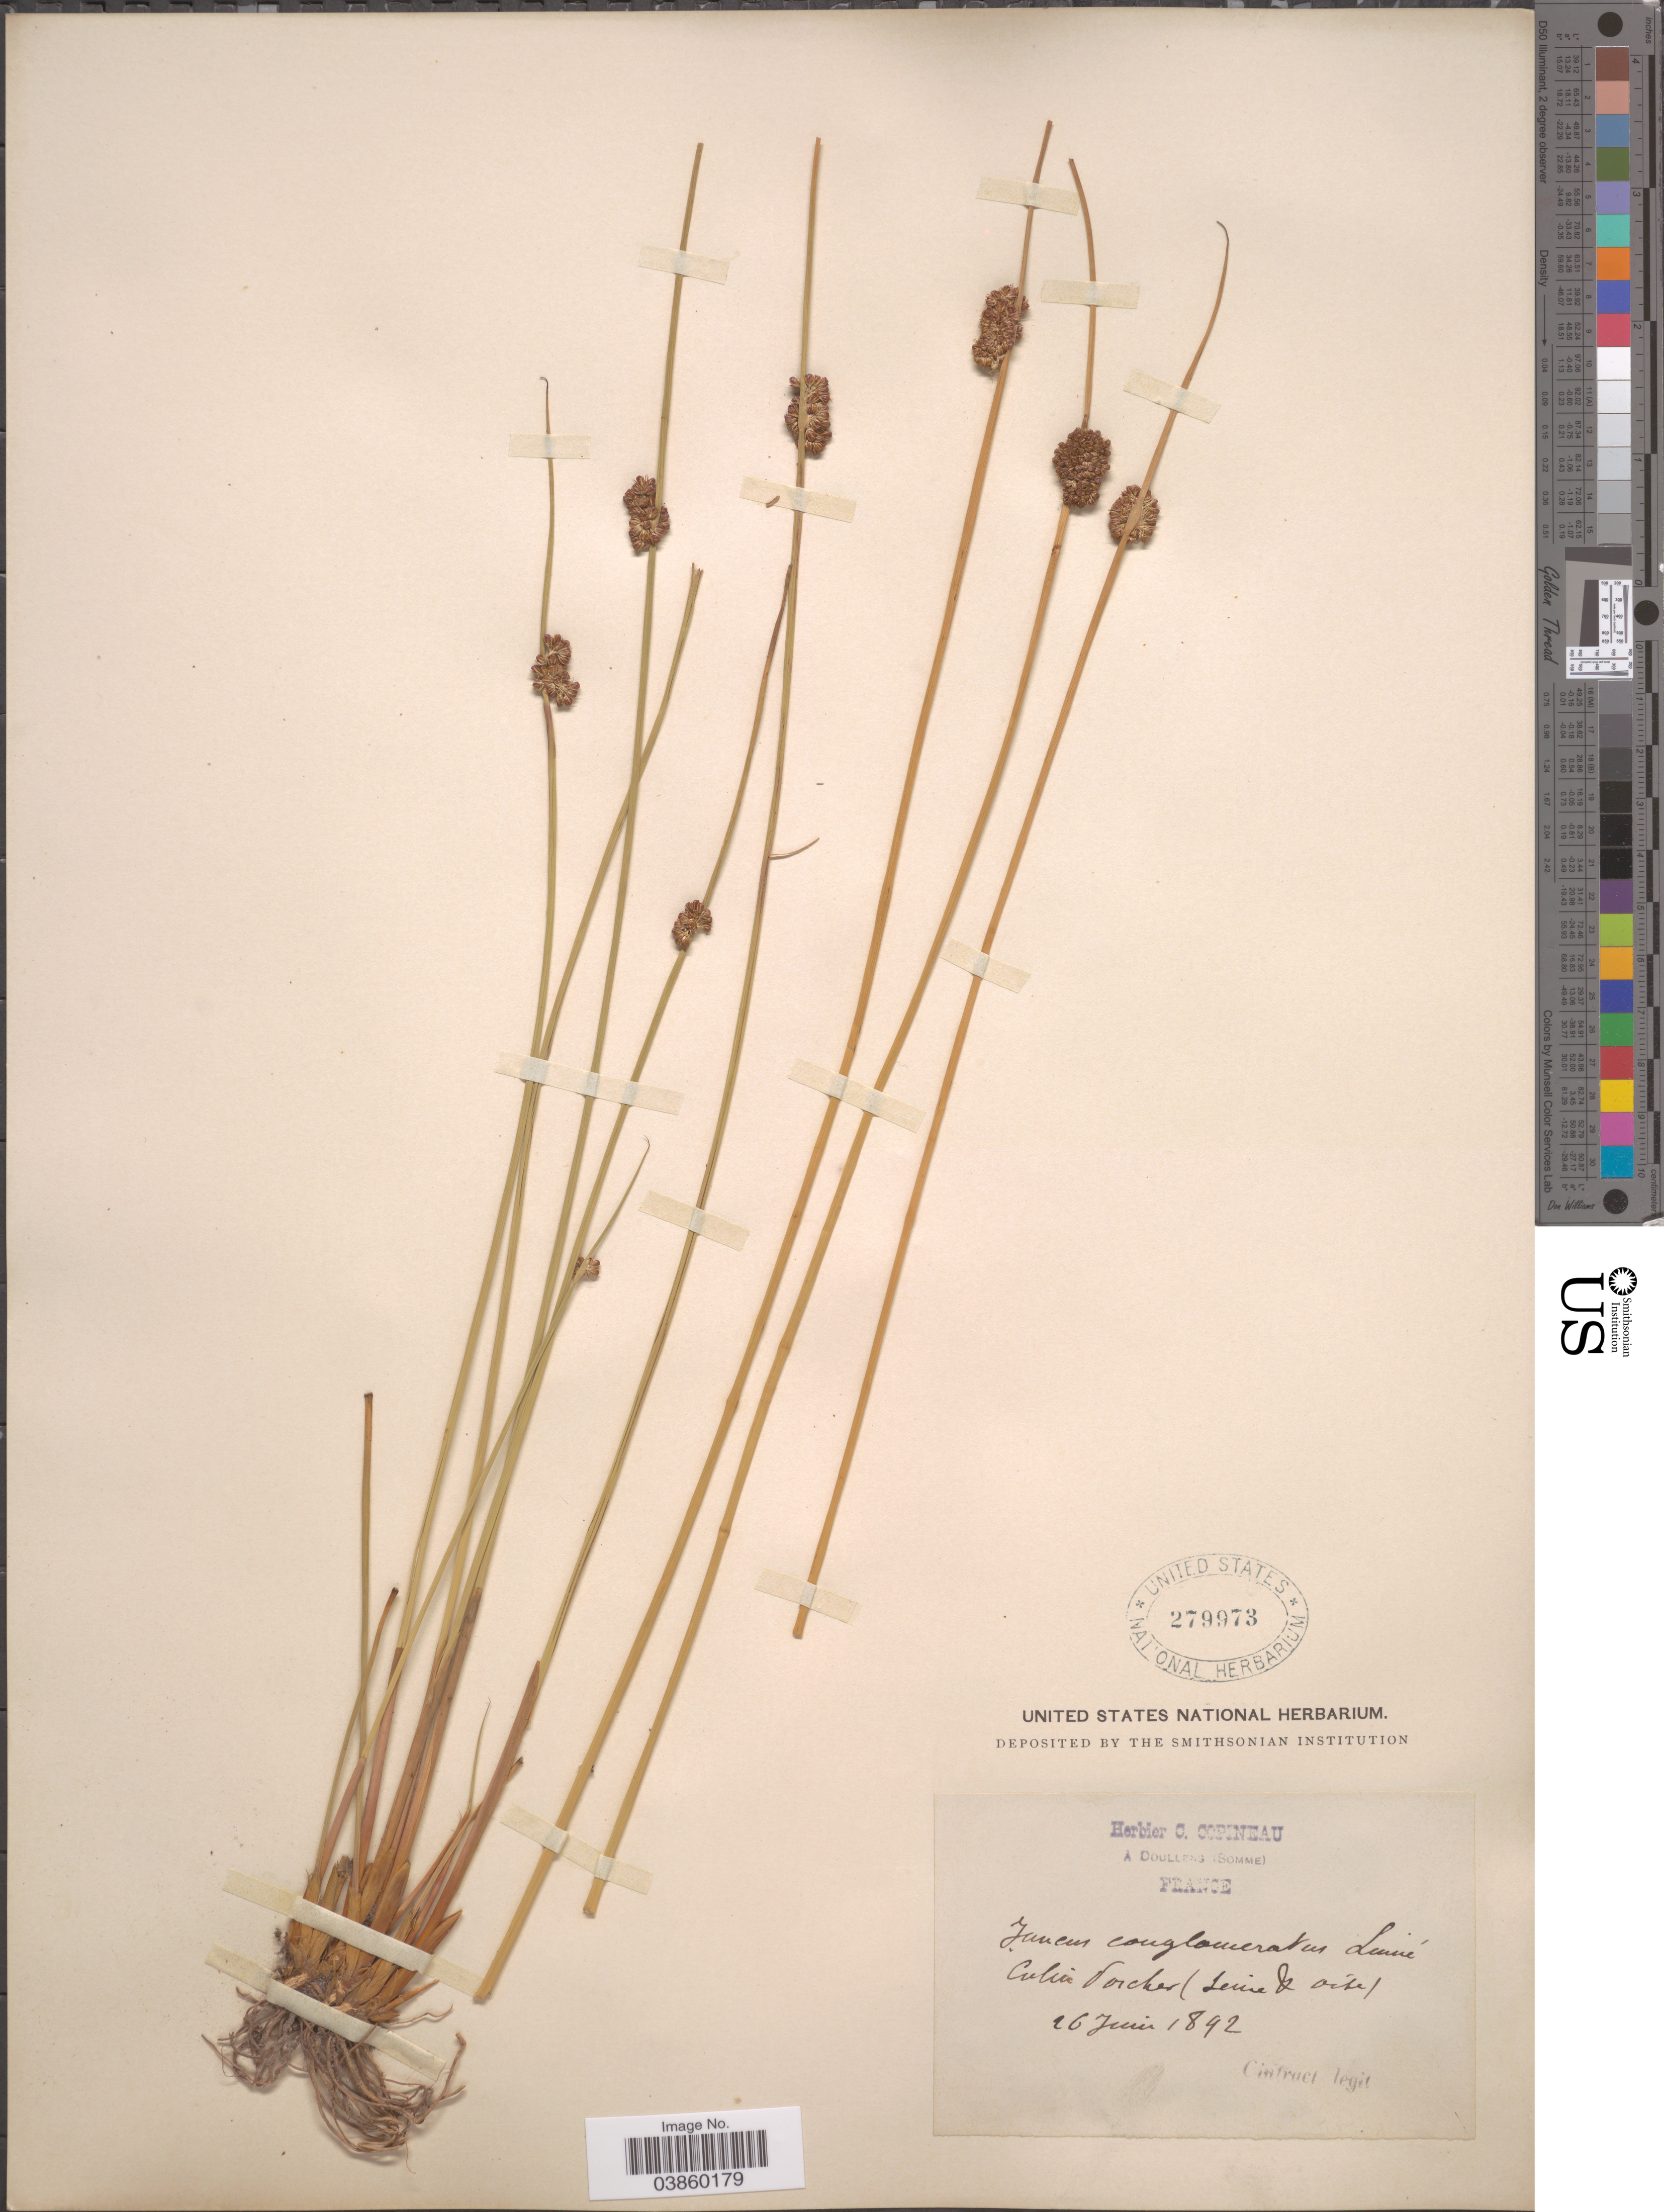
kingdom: Plantae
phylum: Tracheophyta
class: Liliopsida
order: Poales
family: Juncaceae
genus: Juncus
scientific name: Juncus conglomeratus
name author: L.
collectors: Cintract, --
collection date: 1892-06-26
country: France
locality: Culin Porcher (Seine & Oise).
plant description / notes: Corrected "Colin Tocher (Seine & Oise)" to "Culin Porcher (Seine & Oise)."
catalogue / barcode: US 279973